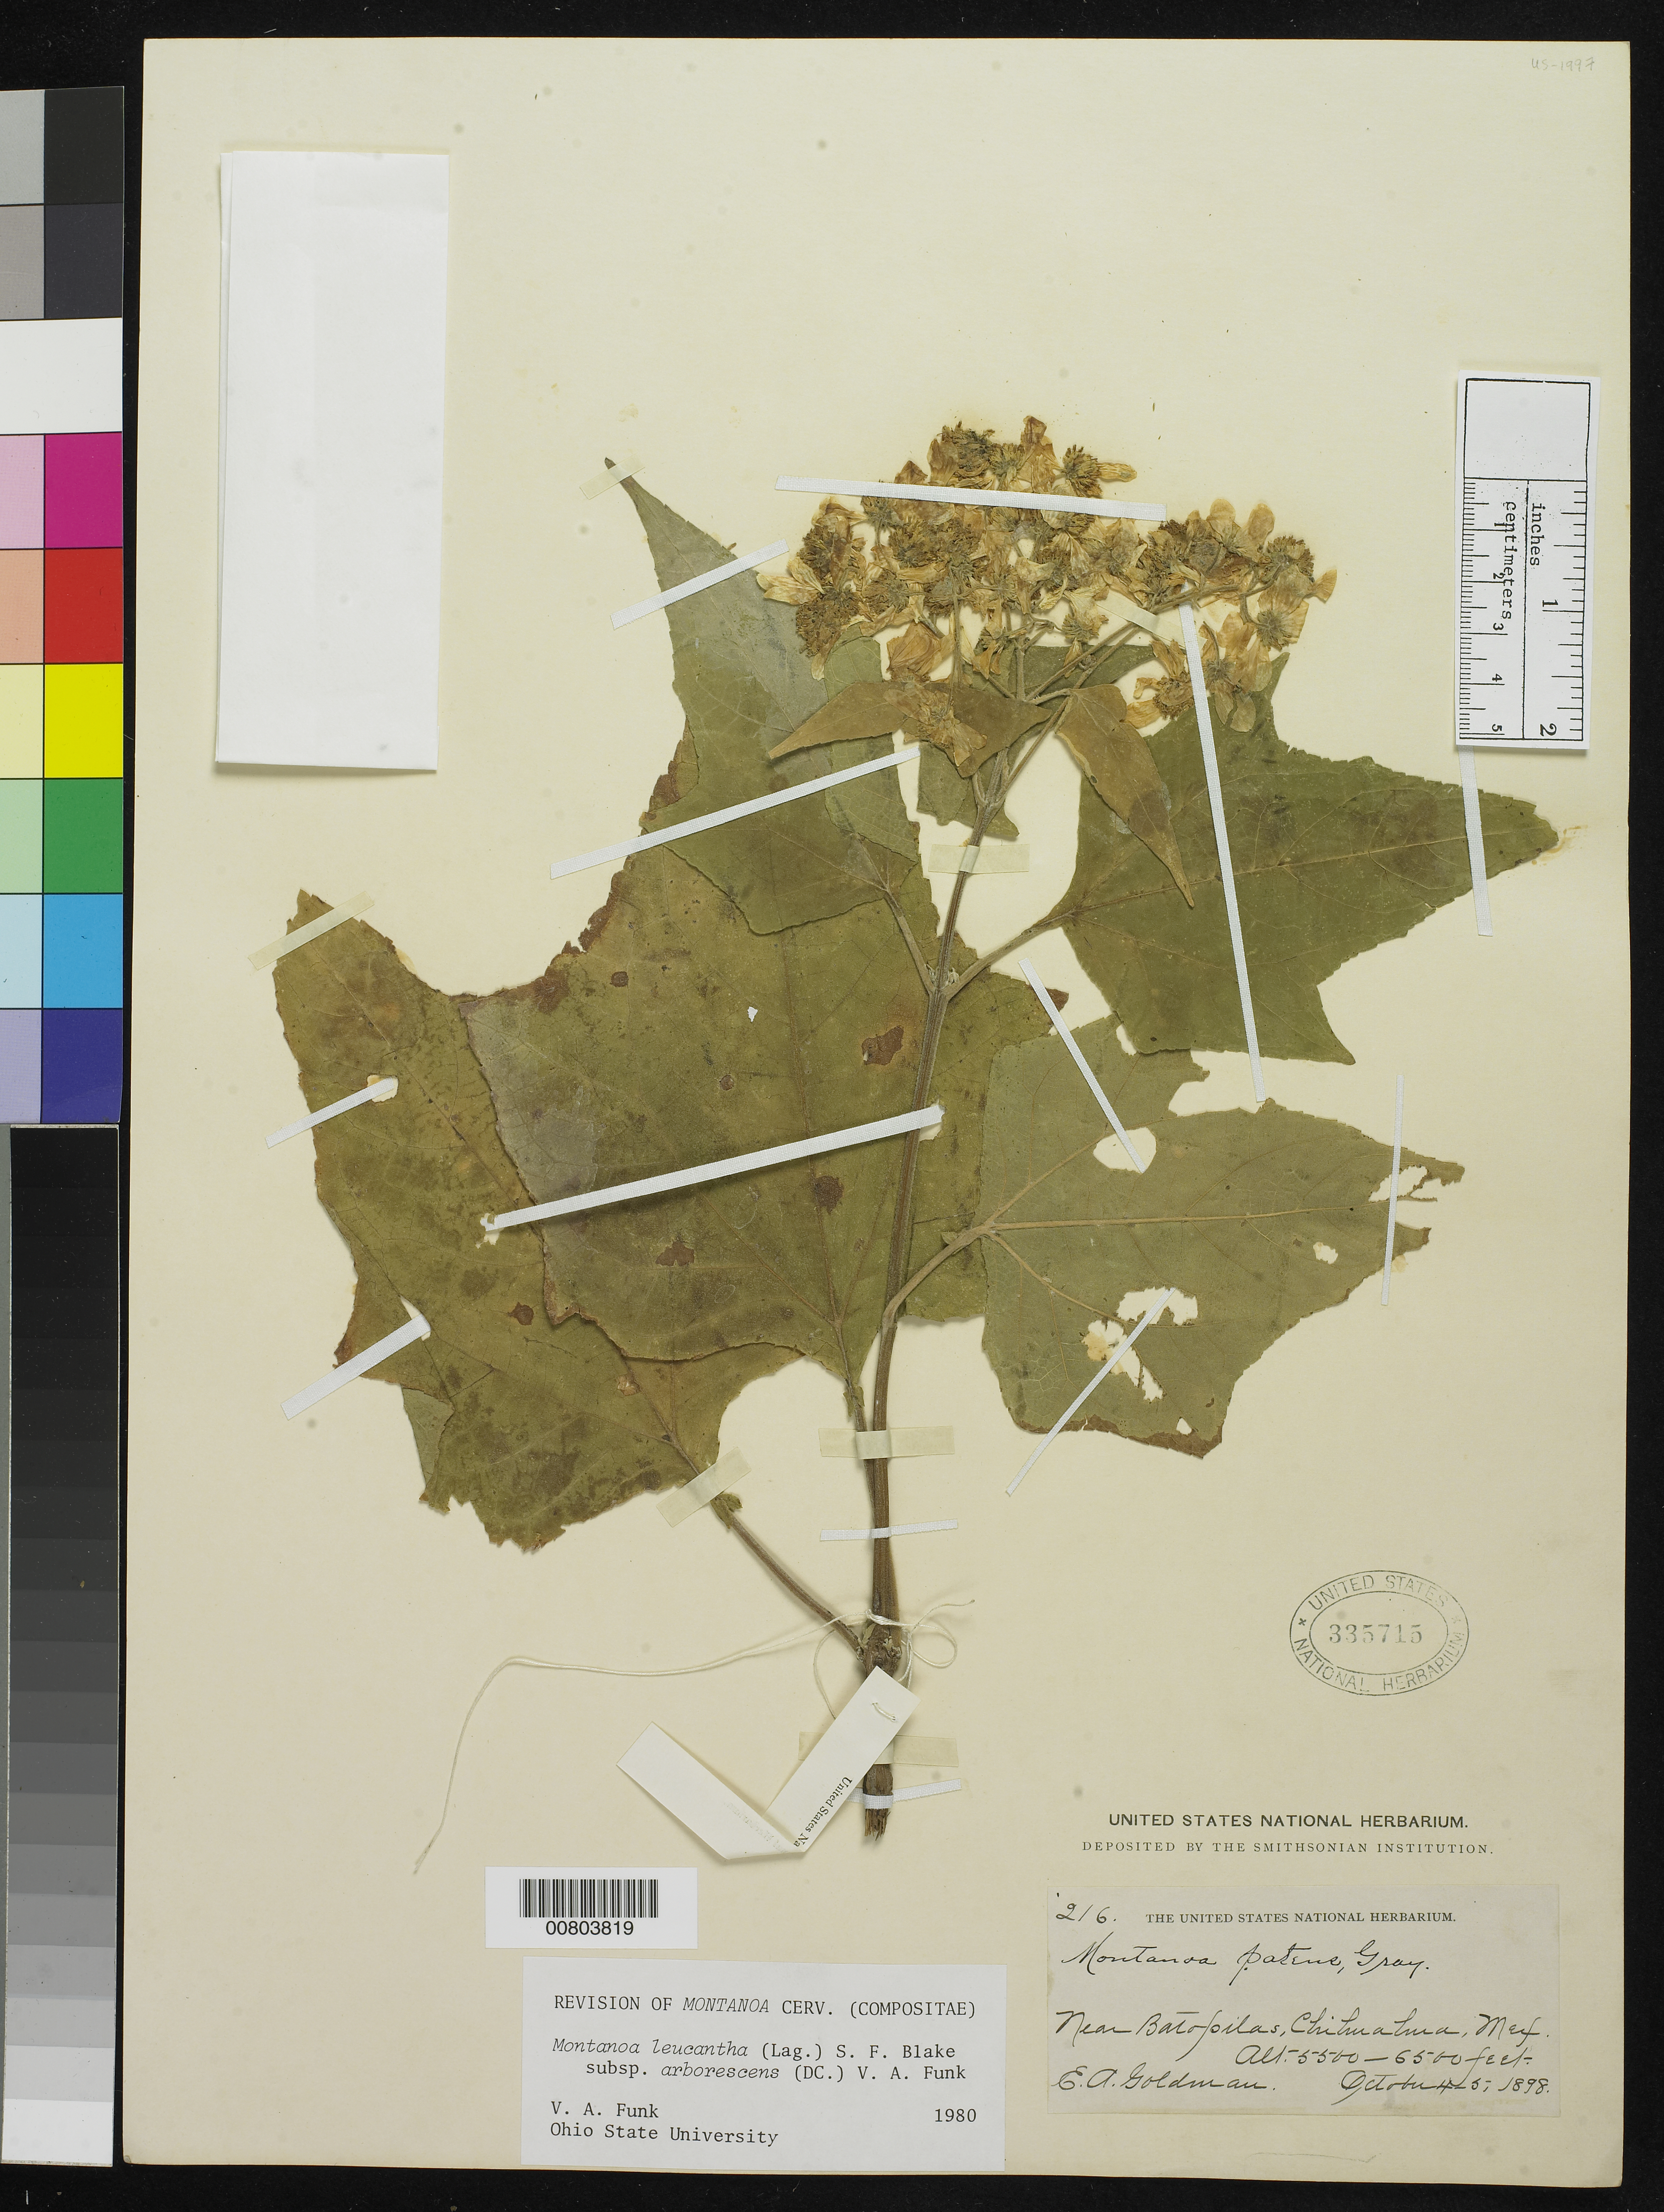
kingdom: Plantae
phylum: Tracheophyta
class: Magnoliopsida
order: Asterales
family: Asteraceae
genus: Montanoa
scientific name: Montanoa leucantha subsp. arborescens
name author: (DC.) V.A. Funk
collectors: E. A. Goldman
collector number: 216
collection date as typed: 04 Oct 1898 to 05 Oct 1898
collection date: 1898-10-04/1898-10-05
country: Mexico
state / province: Chihuahua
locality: Near Batopilas, Chihuahua.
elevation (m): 1676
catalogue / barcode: US 335715